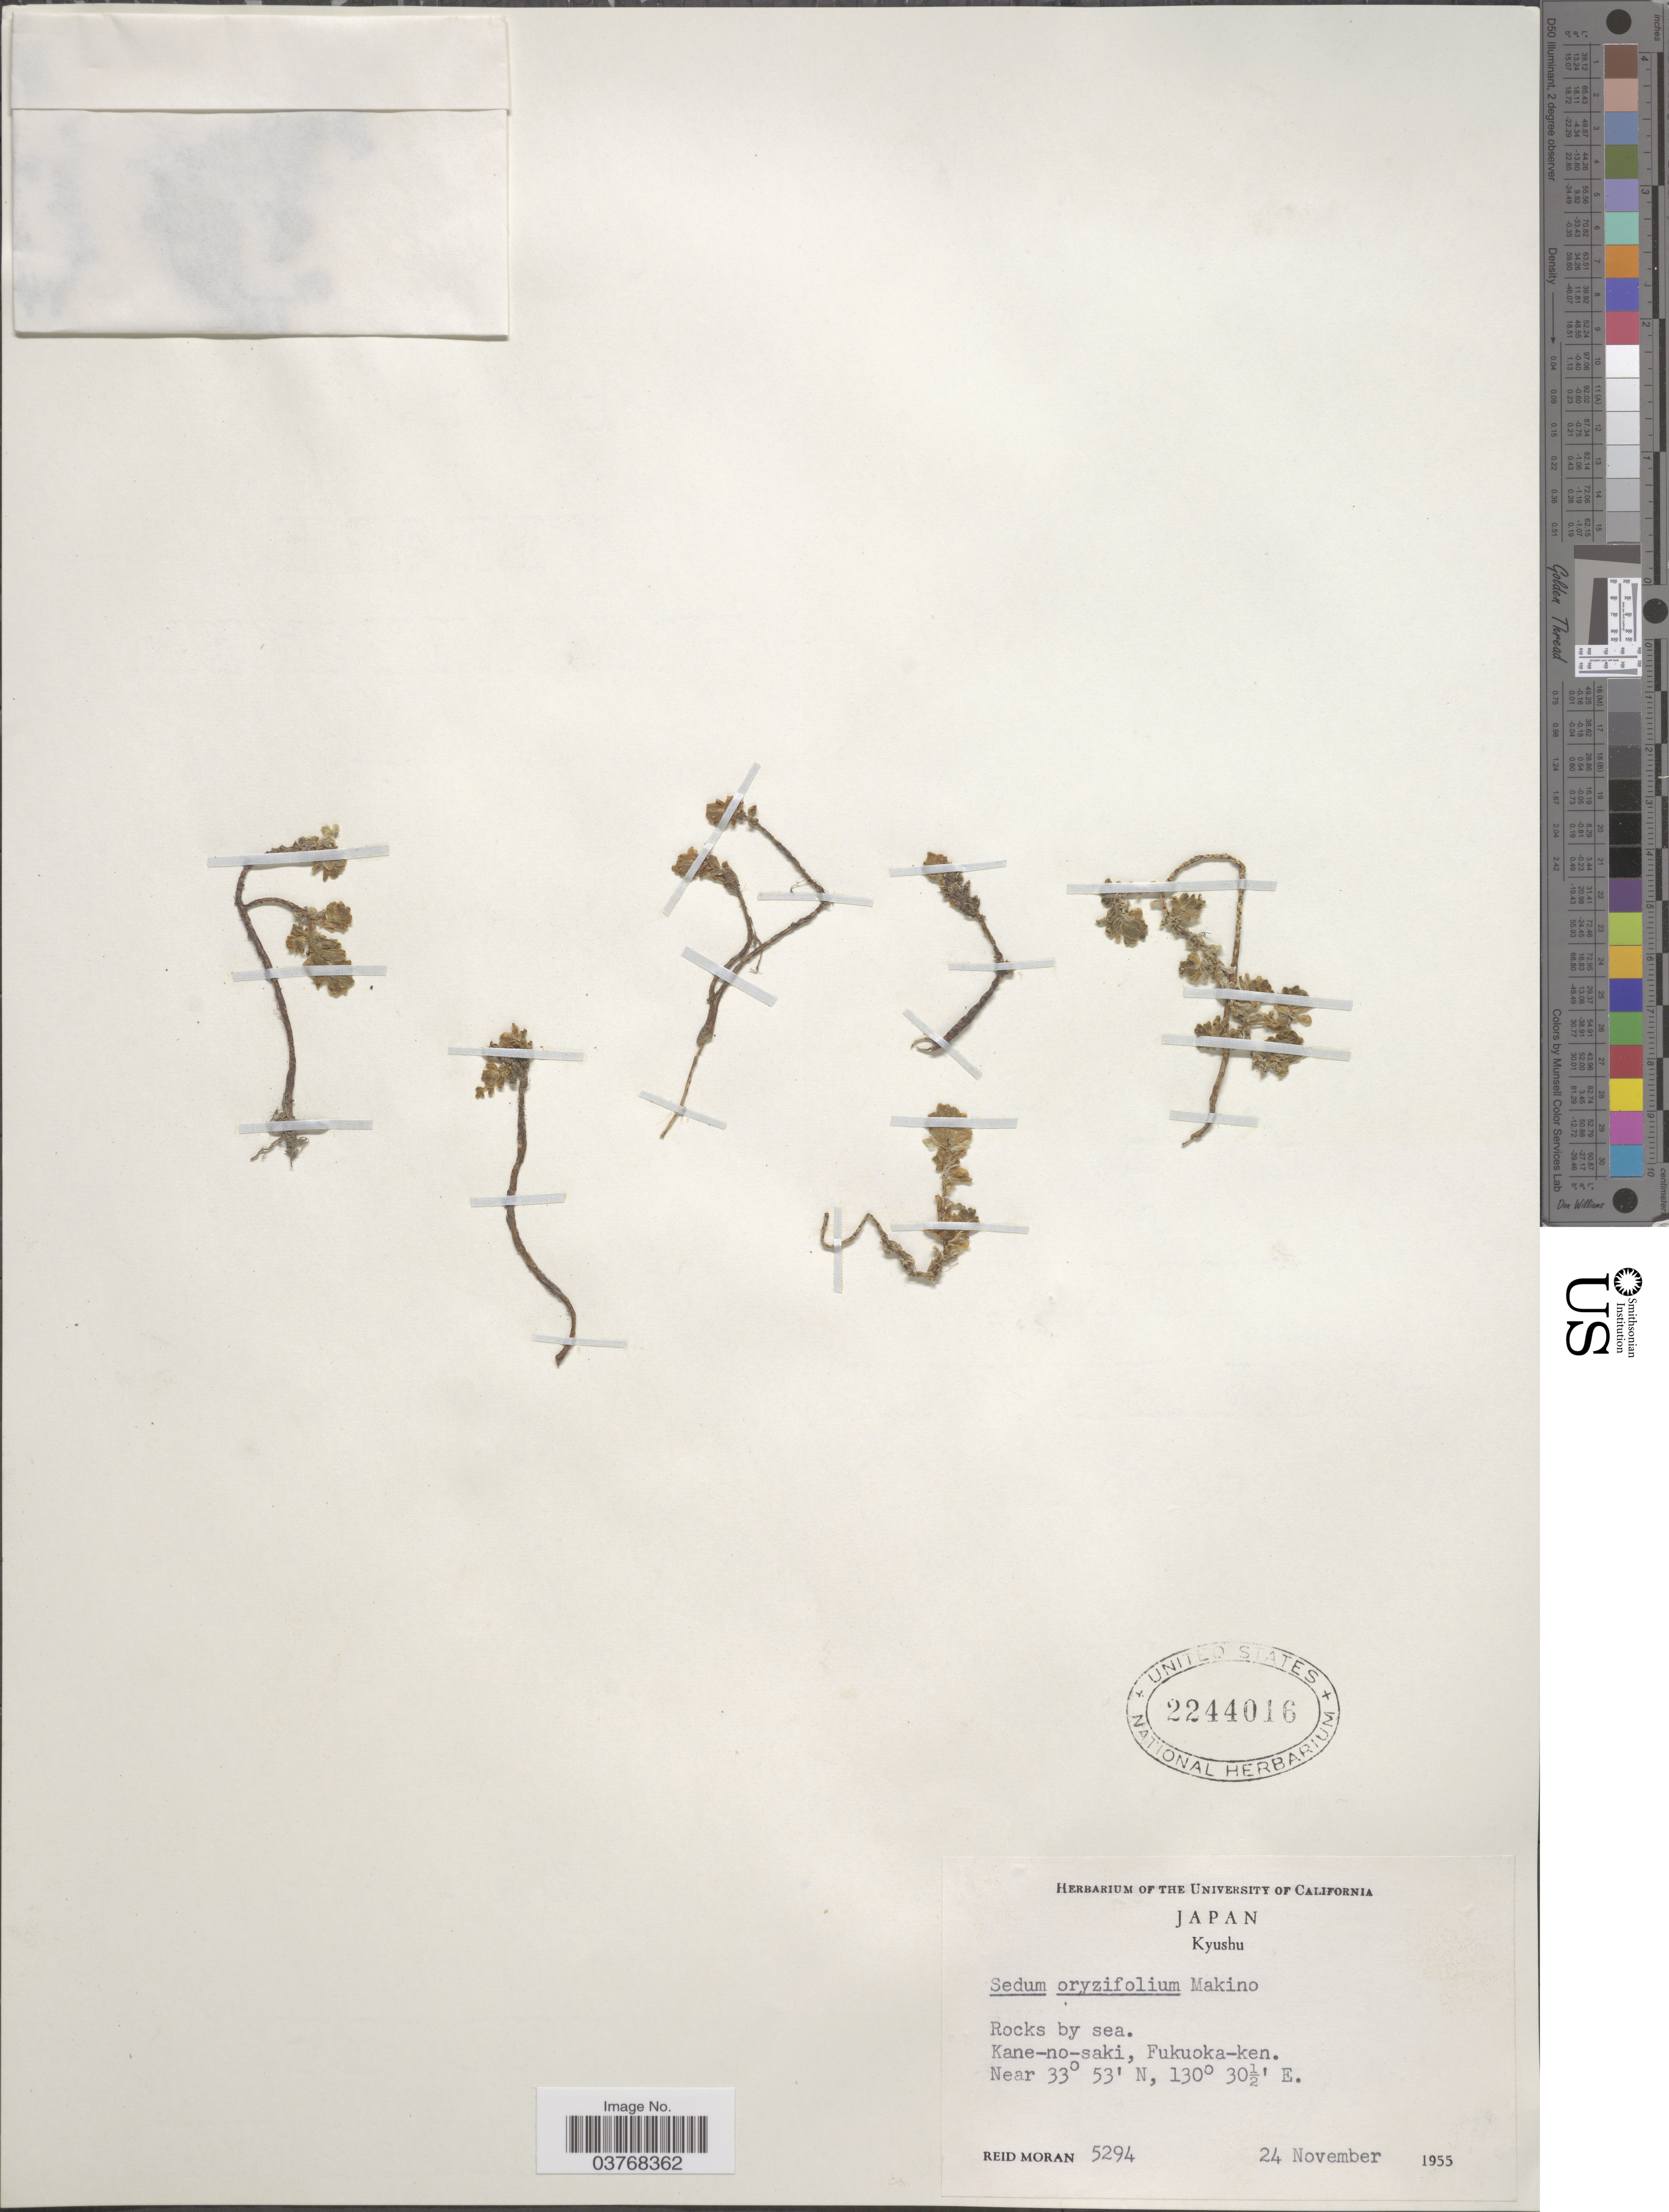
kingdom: Plantae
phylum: Tracheophyta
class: Magnoliopsida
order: Saxifragales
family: Crassulaceae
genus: Sedum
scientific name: Sedum oryzifolium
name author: Makino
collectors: R. Moran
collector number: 5294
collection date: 1955-11-24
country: Japan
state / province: Hukuoka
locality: Kyushu. Rocks by sea. Kana-no-saki, Fukuoka-ken.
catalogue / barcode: US 2244016